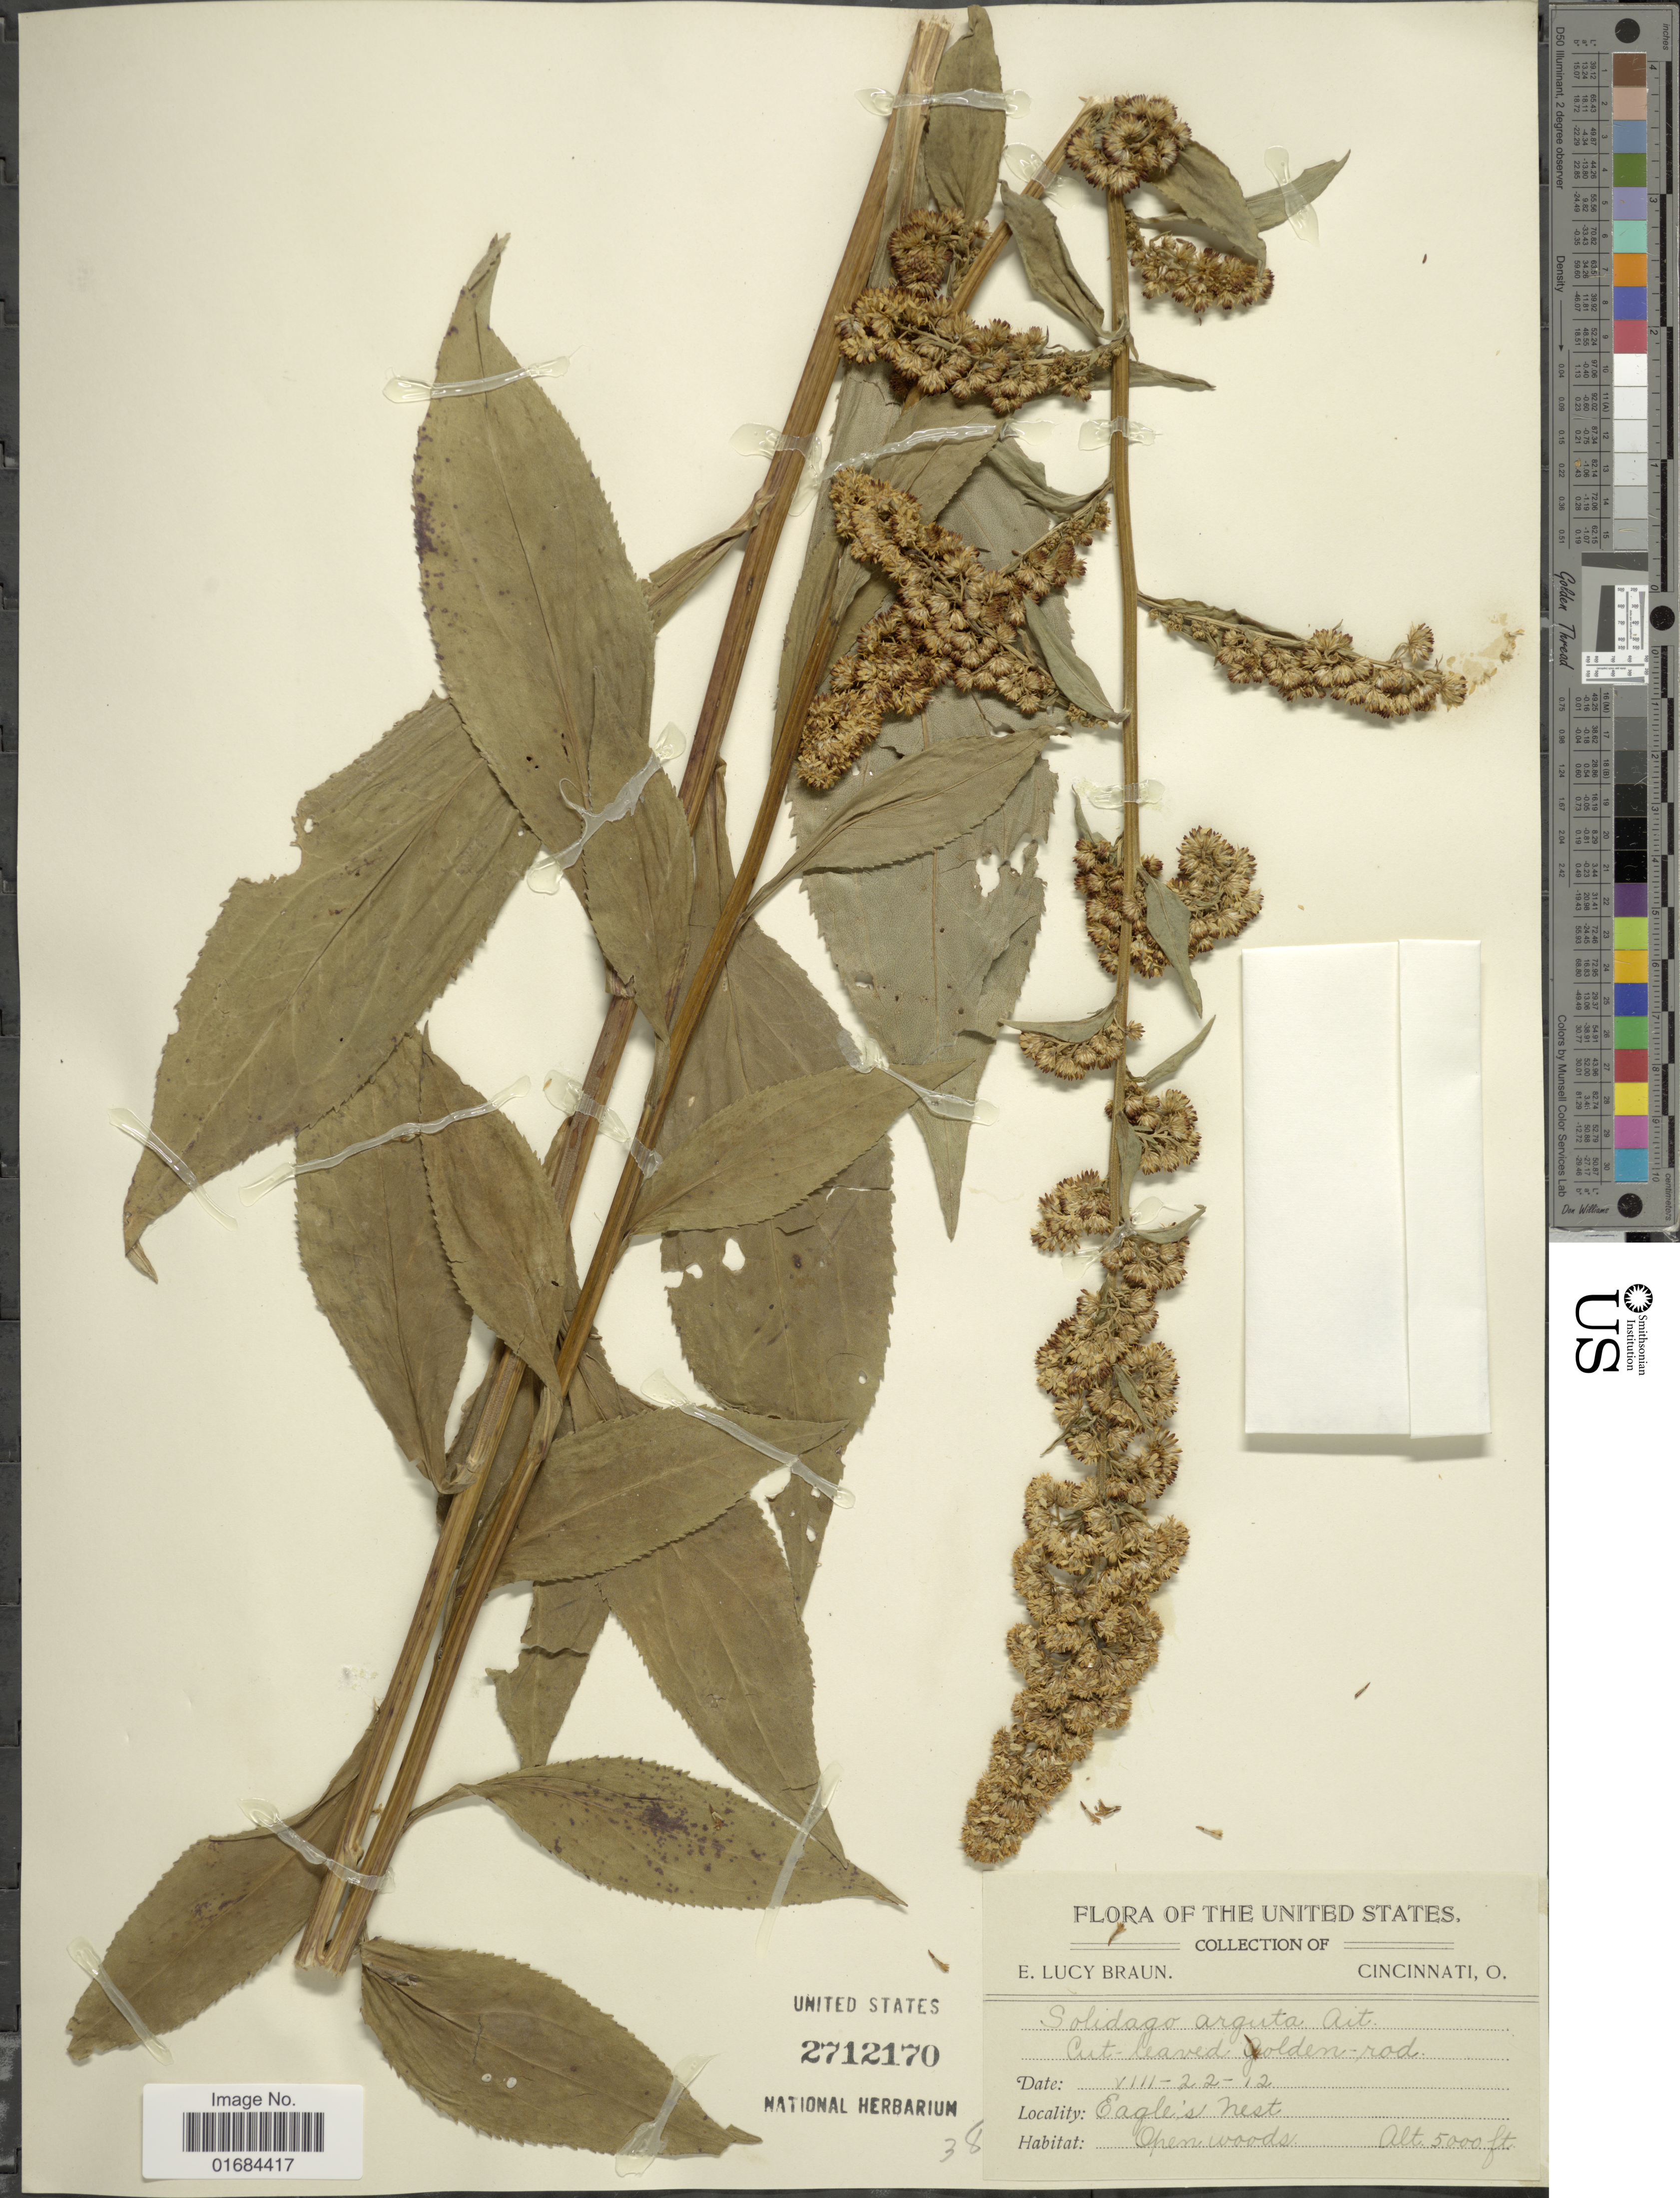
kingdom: Plantae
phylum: Tracheophyta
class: Magnoliopsida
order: Asterales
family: Asteraceae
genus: Solidago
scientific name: Solidago arguta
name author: Aiton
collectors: E. L. Braun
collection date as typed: Transcribed d/m/y: 22/8/12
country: United States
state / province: Ohio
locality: Cincinnati, Cut leaved golden- Rod. Eagle's Nest.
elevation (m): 1524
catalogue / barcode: US 2712170